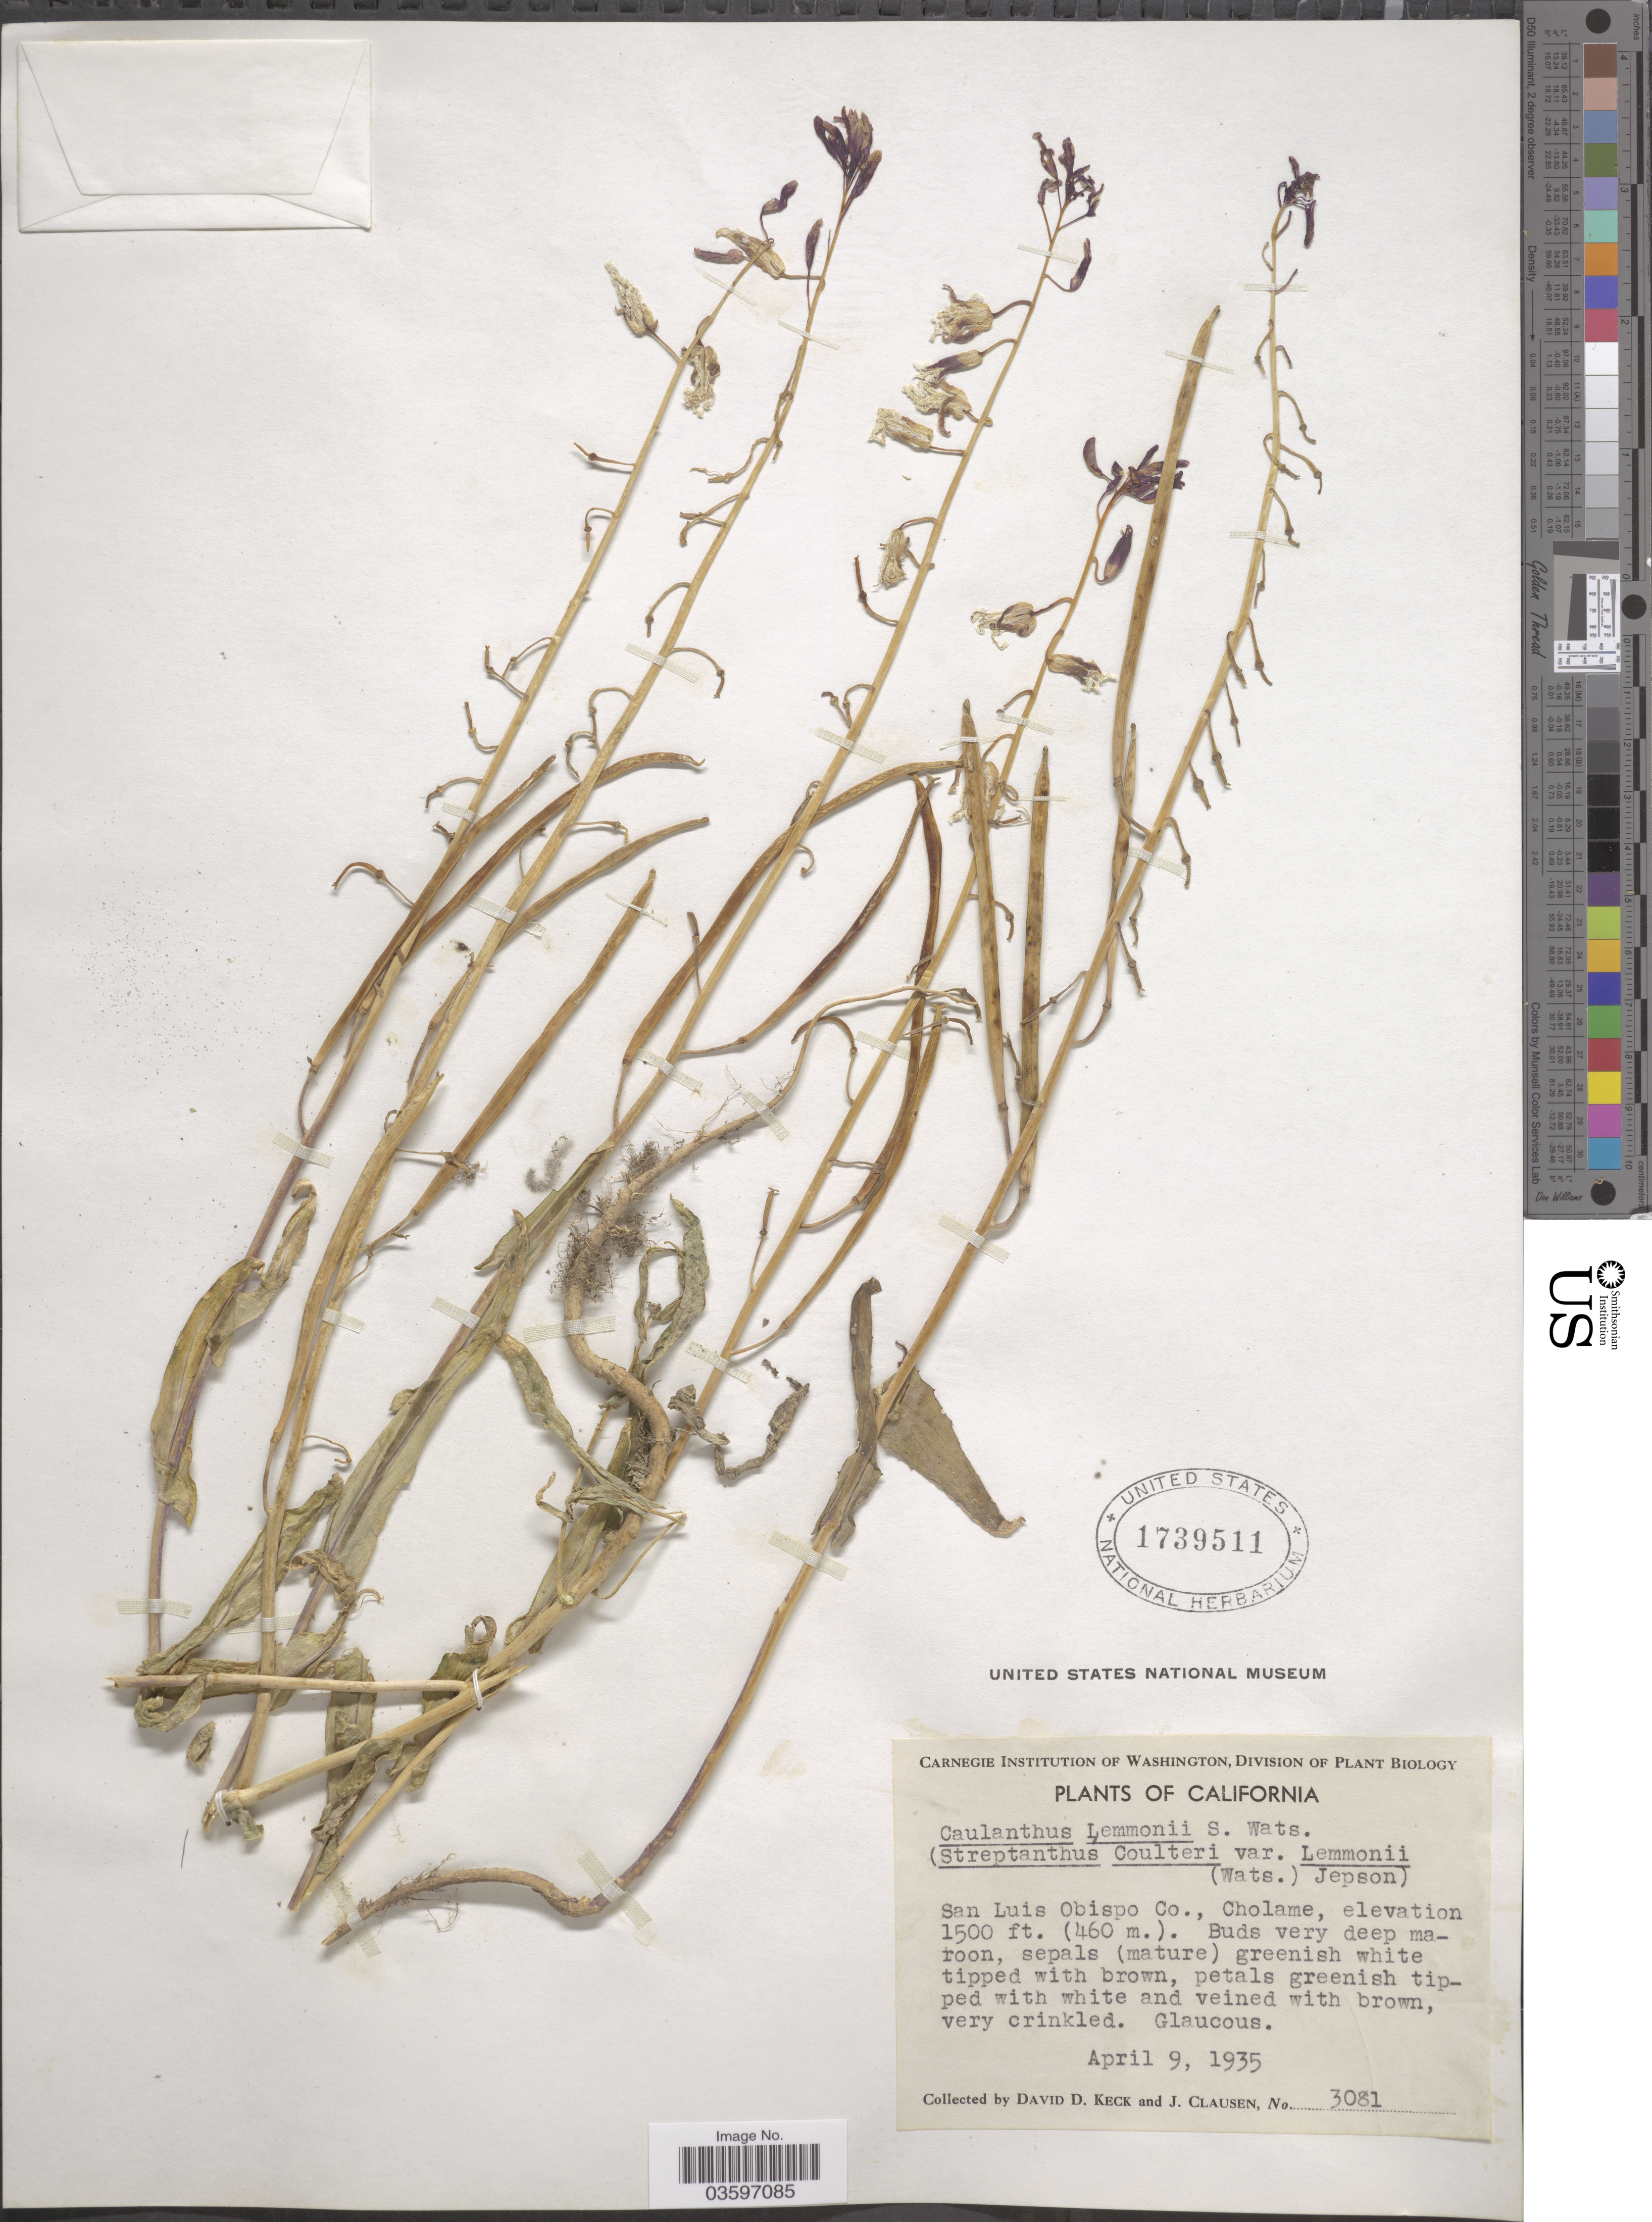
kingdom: Plantae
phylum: Tracheophyta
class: Magnoliopsida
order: Brassicales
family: Brassicaceae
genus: Caulanthus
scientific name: Caulanthus lemmonii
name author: S. Watson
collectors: D. D. Keck & J. Clausen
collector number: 3081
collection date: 1935-04-09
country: United States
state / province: California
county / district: San Luis Obispo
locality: San Luis Obispo Co., Cholame.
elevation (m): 457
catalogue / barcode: US 1739511